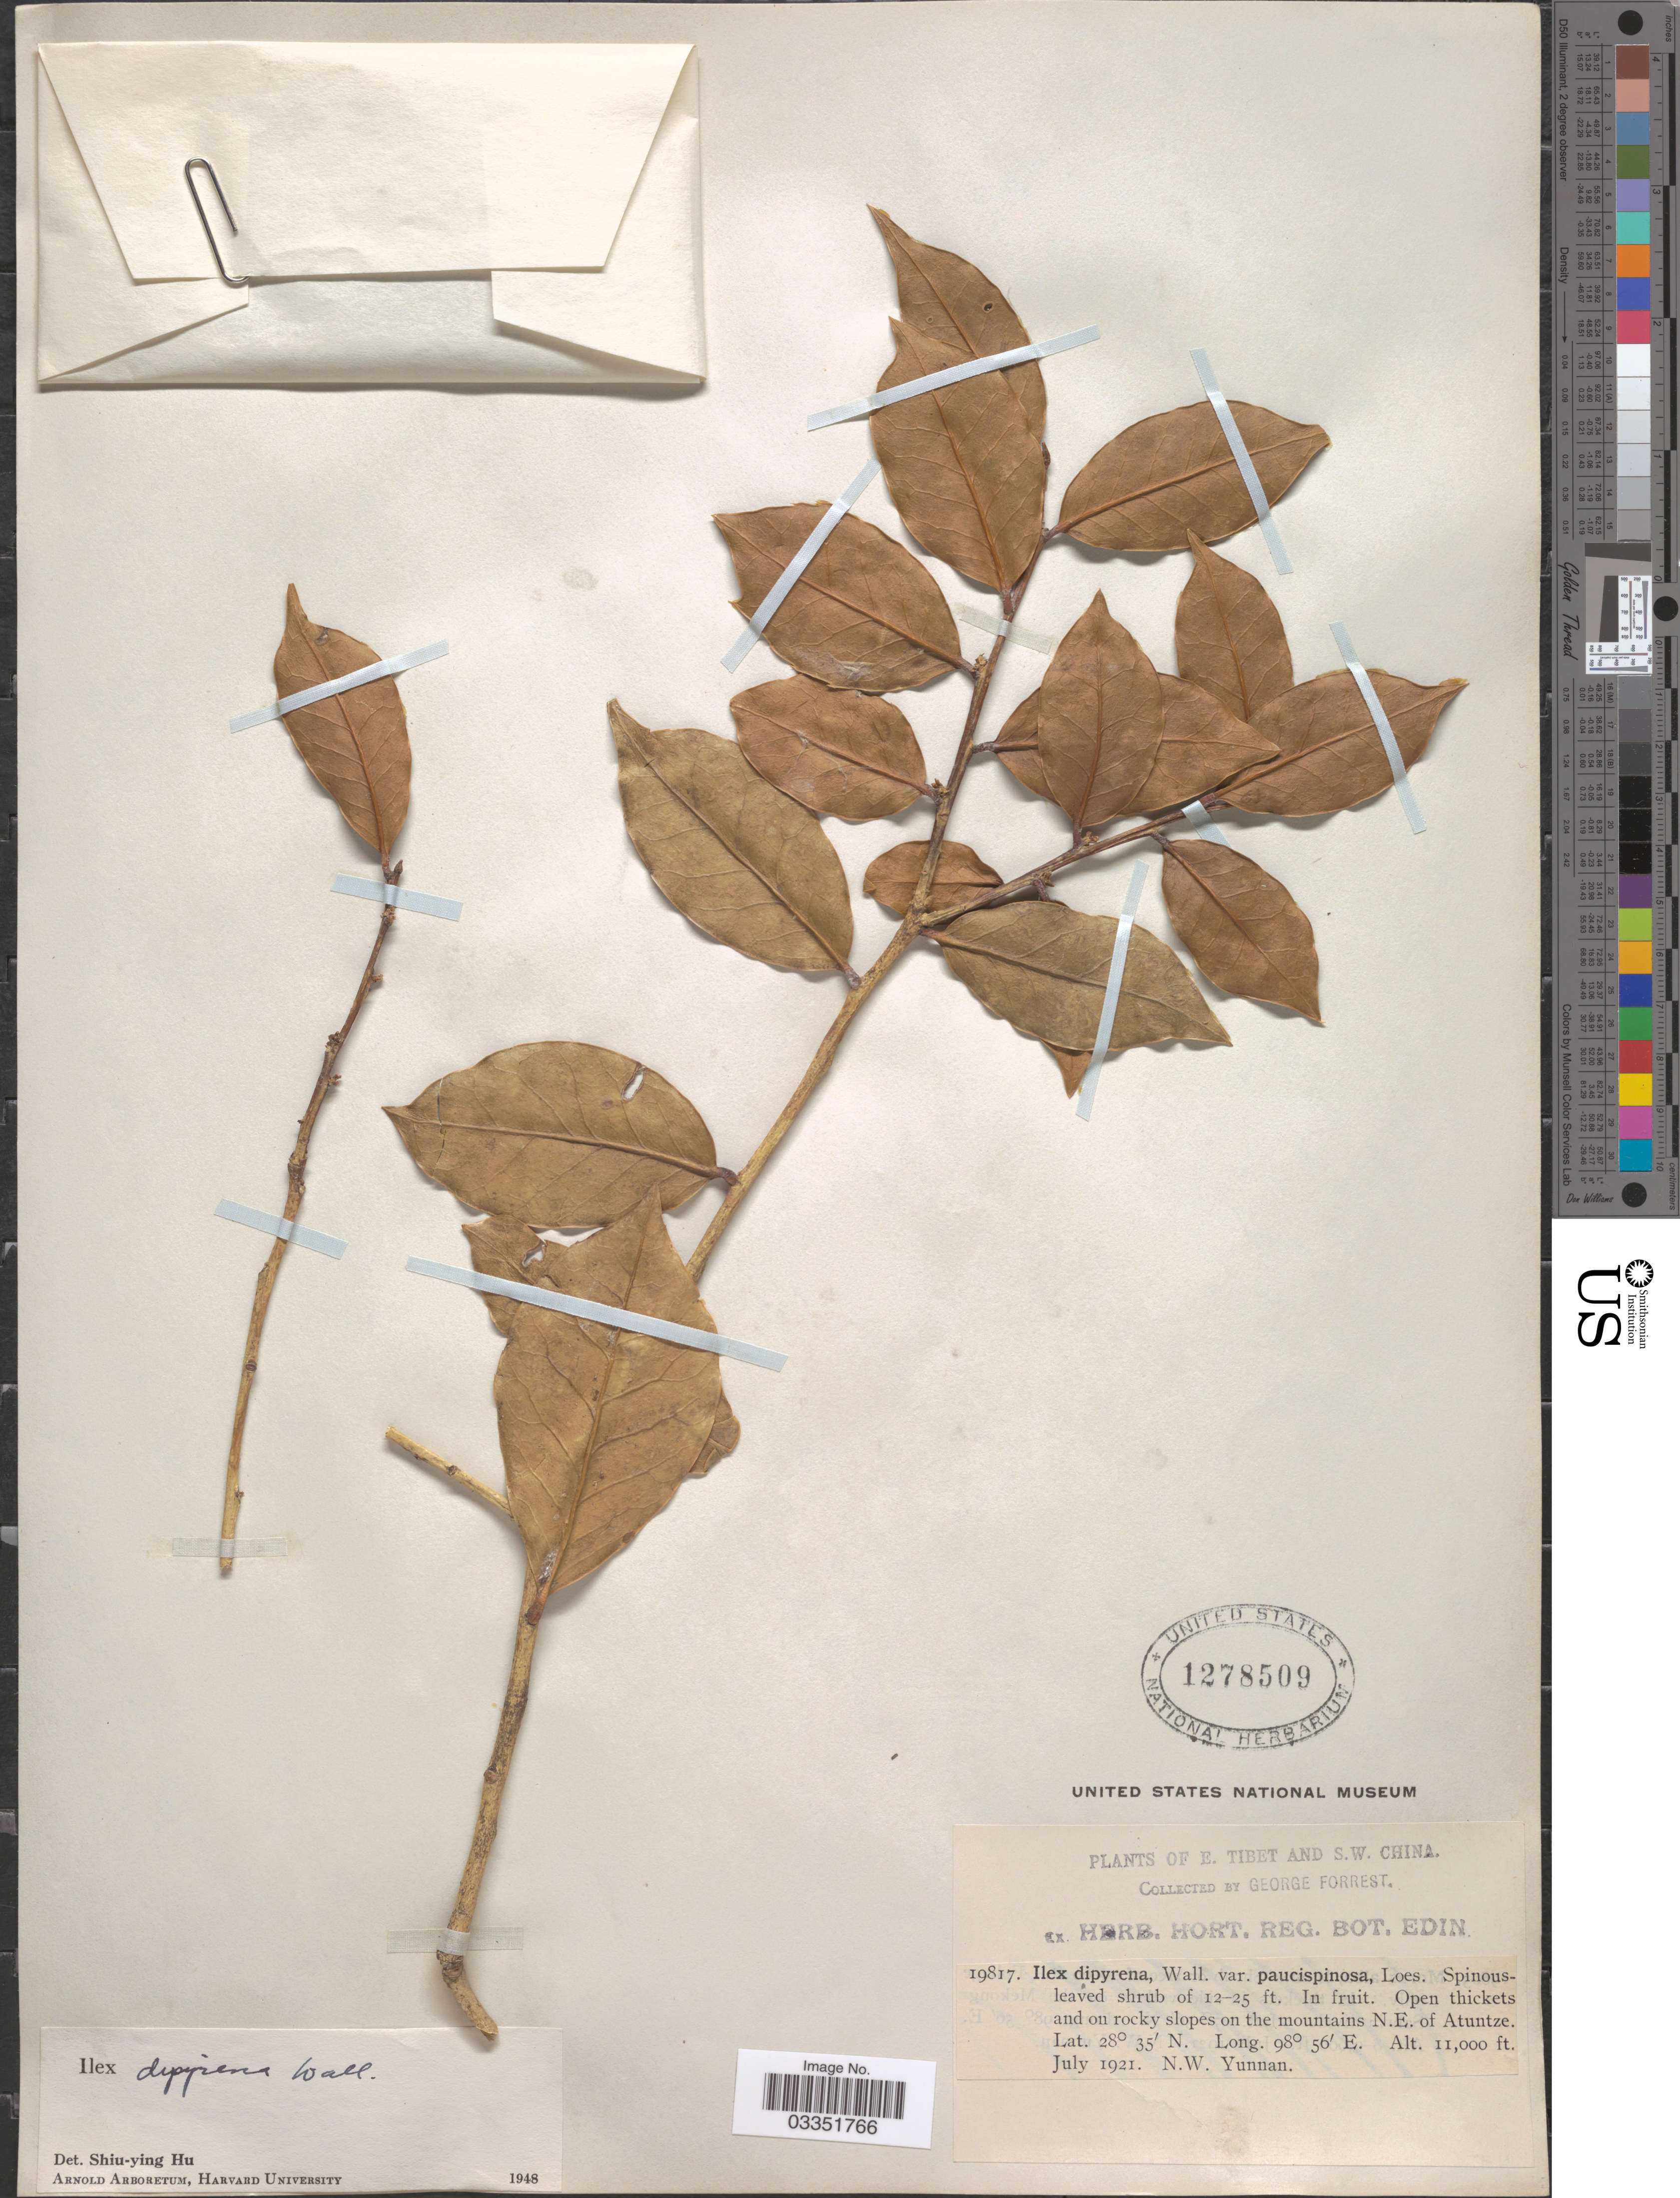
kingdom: Plantae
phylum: Tracheophyta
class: Magnoliopsida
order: Aquifoliales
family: Aquifoliaceae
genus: Ilex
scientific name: Ilex dipyrena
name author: Wall.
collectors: G. Forrest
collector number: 19817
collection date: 1921-07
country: China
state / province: Yunnan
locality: E. Tibet and S.W. China. Open thickets and on rocky slopes on the mountains N.E. of Atuntze.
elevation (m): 3353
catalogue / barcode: US 1278509